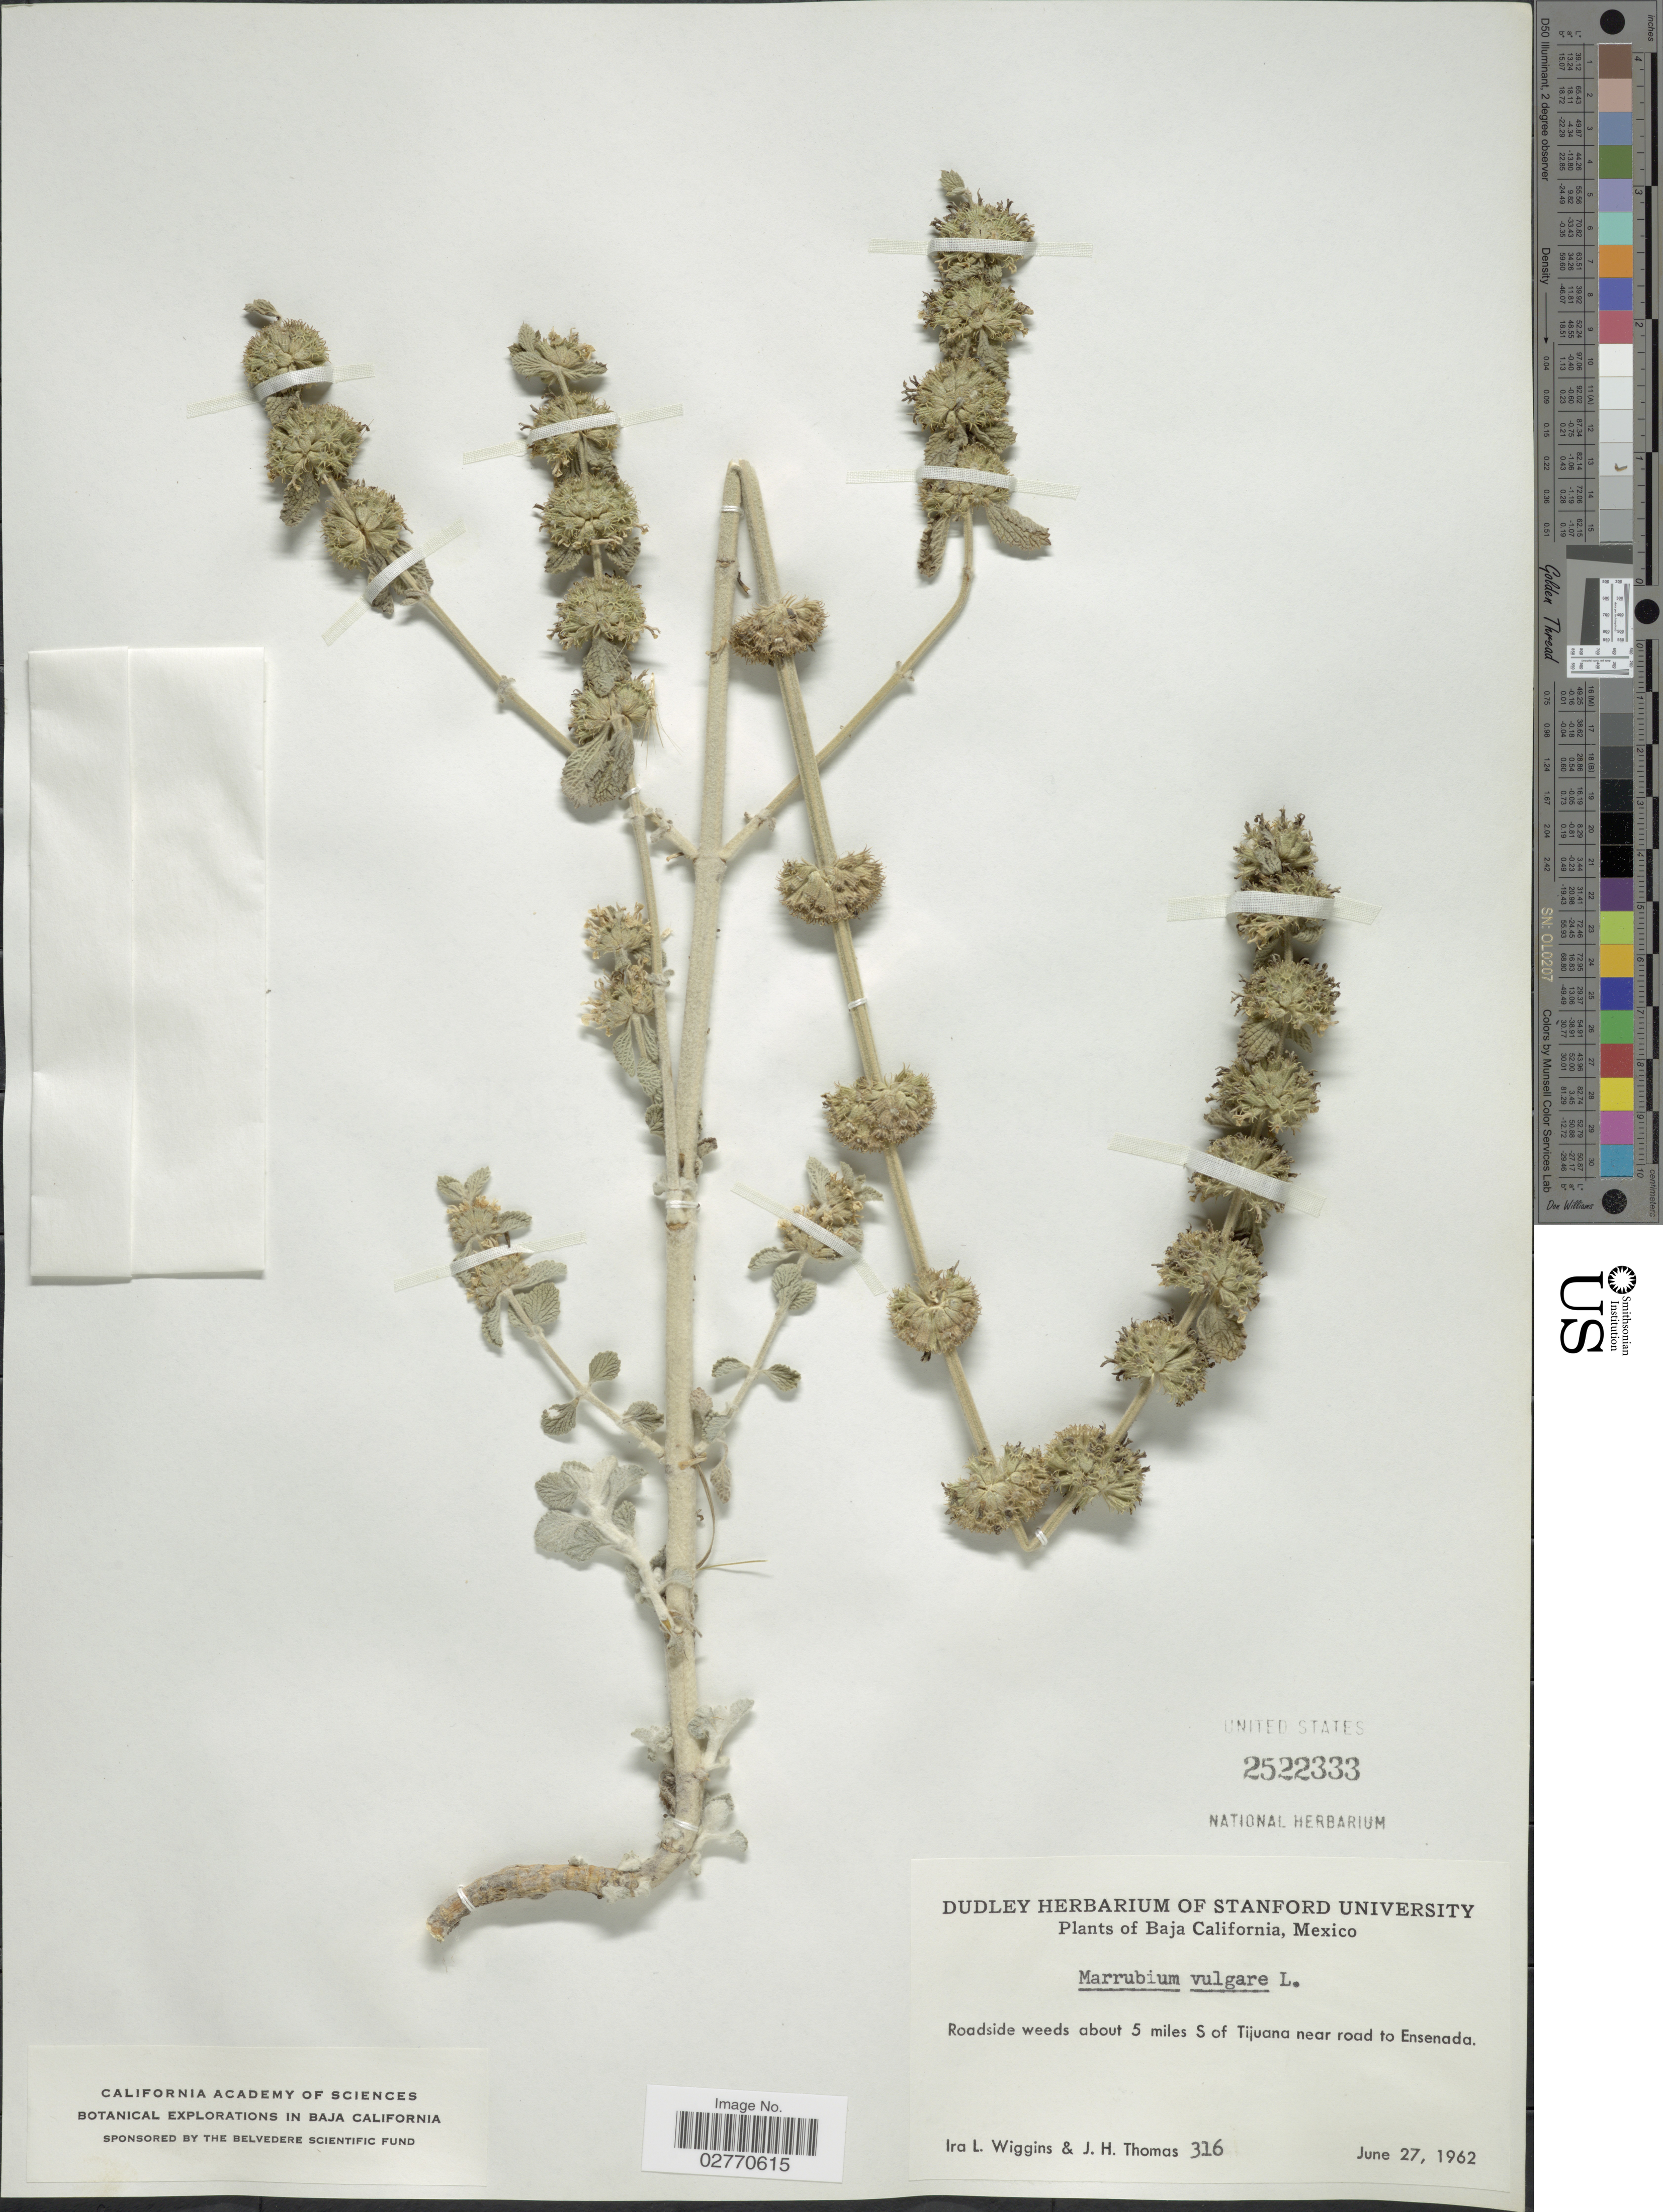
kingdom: Plantae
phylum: Tracheophyta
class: Magnoliopsida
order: Lamiales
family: Lamiaceae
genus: Marrubium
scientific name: Marrubium vulgare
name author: L.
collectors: I. L. Wiggins & J. H. Thomas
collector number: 316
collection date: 1962-06-27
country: Mexico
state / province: Baja California Norte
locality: About 5 miles S of Tijuana near road to Ensenada.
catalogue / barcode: US 2522333